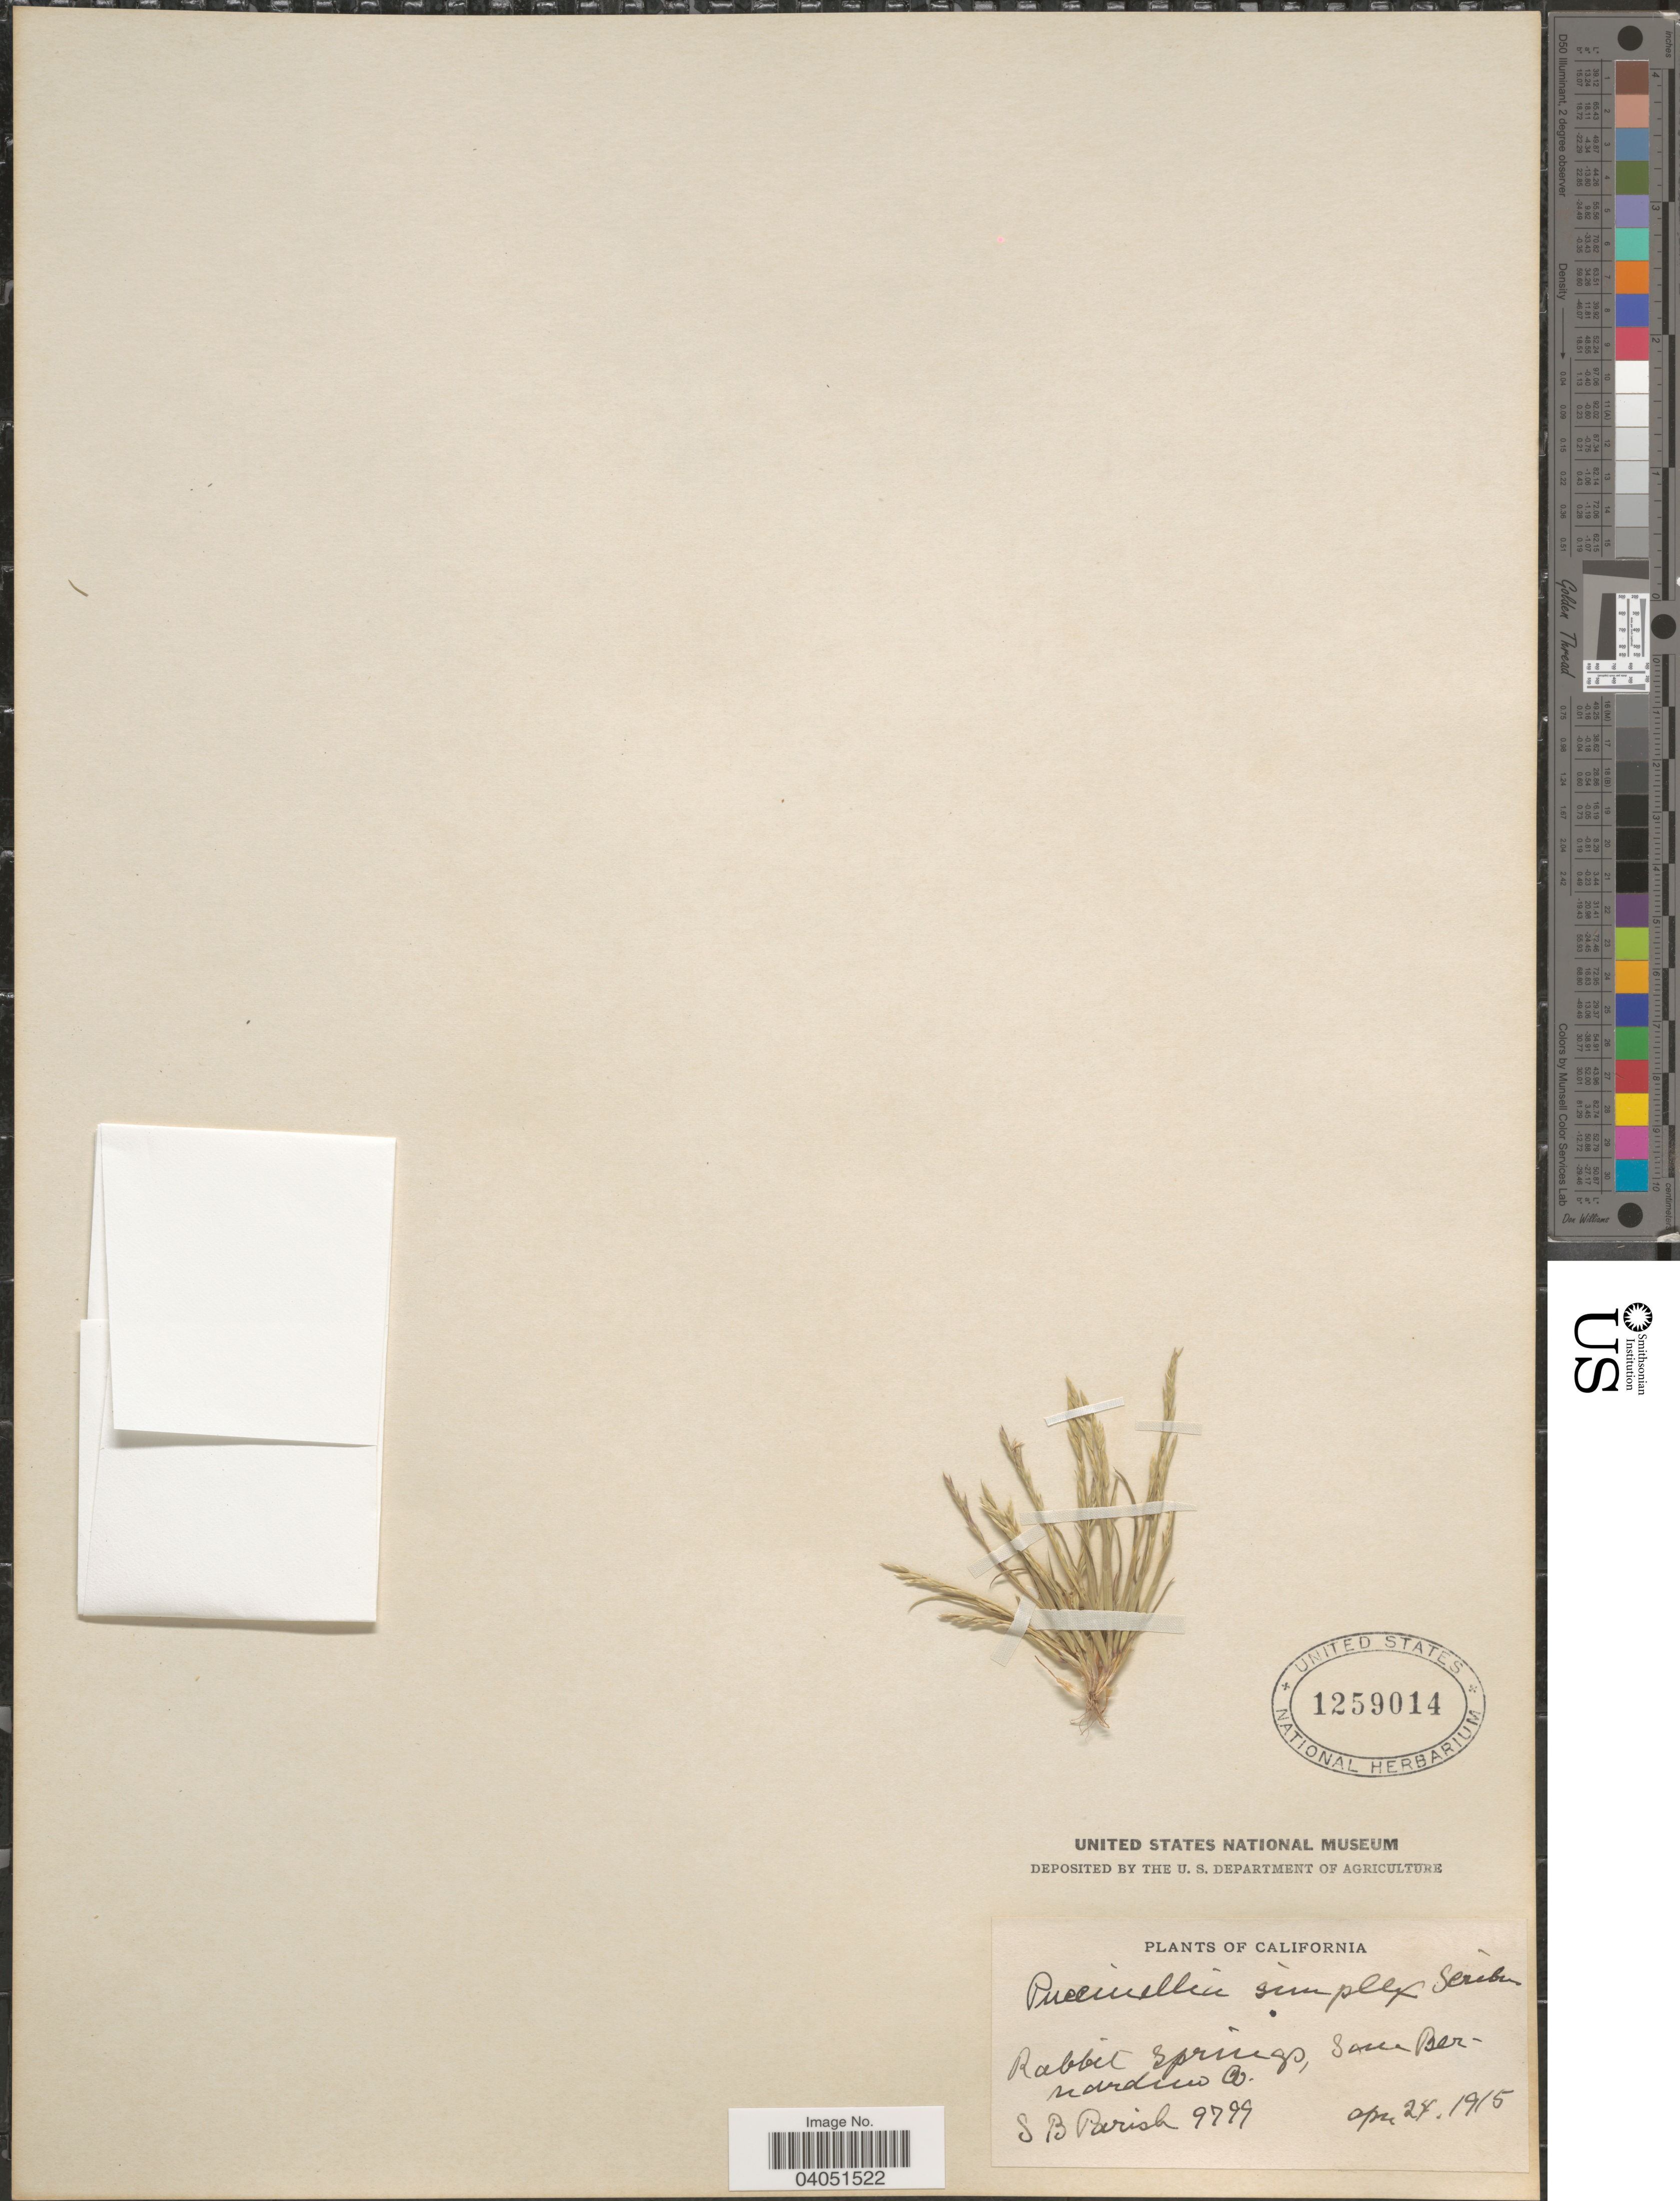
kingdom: Plantae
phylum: Tracheophyta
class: Liliopsida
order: Poales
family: Poaceae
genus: Puccinellia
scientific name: Puccinellia simplex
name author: Scribn.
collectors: S. B. Parish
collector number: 9799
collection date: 1915-04-24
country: United States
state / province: California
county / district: San Bernardino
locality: Rabbit Springs, San Bernardino Co.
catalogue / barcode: US 1259014